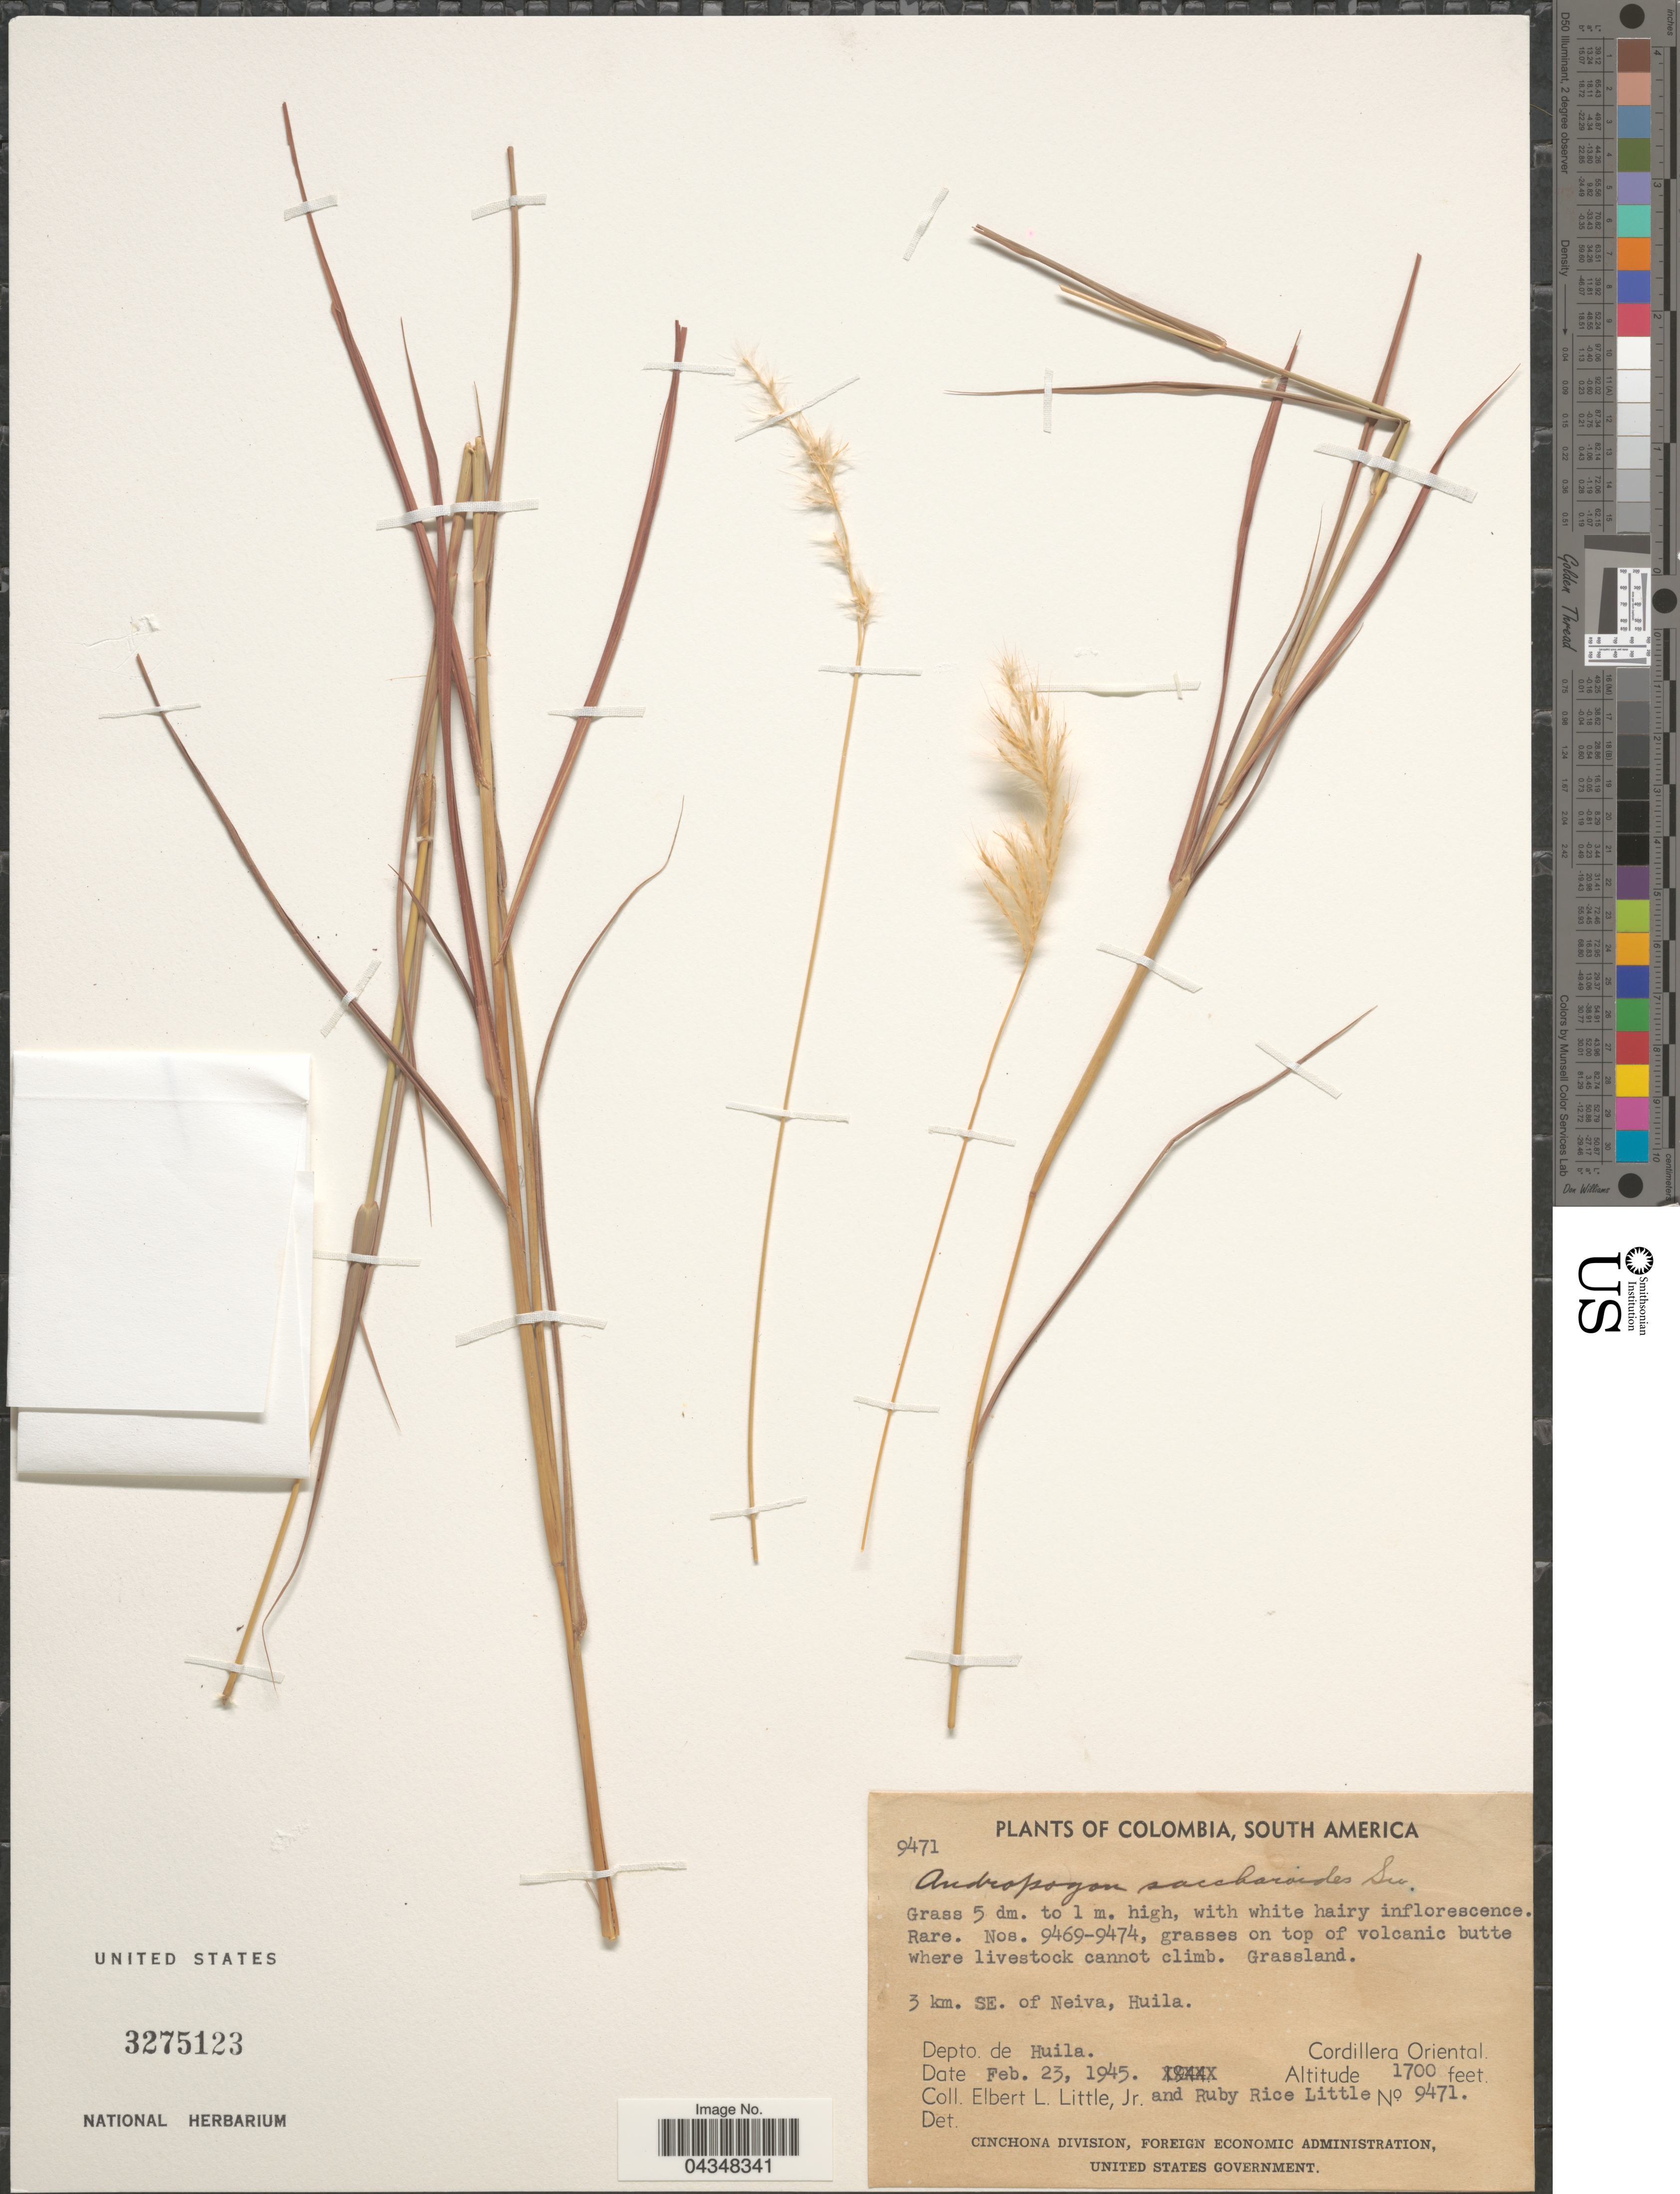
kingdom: Plantae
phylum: Tracheophyta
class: Liliopsida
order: Poales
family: Poaceae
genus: Bothriochloa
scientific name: Bothriochloa saccharoides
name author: (Sw.) Rydb.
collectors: E. L. Little & R. R. Little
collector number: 9471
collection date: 1945-02-23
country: Colombia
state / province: Huila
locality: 3 km. SE. of Neiva. Depto. de Huila. Cordillera Oriental.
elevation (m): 518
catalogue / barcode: US 3275123